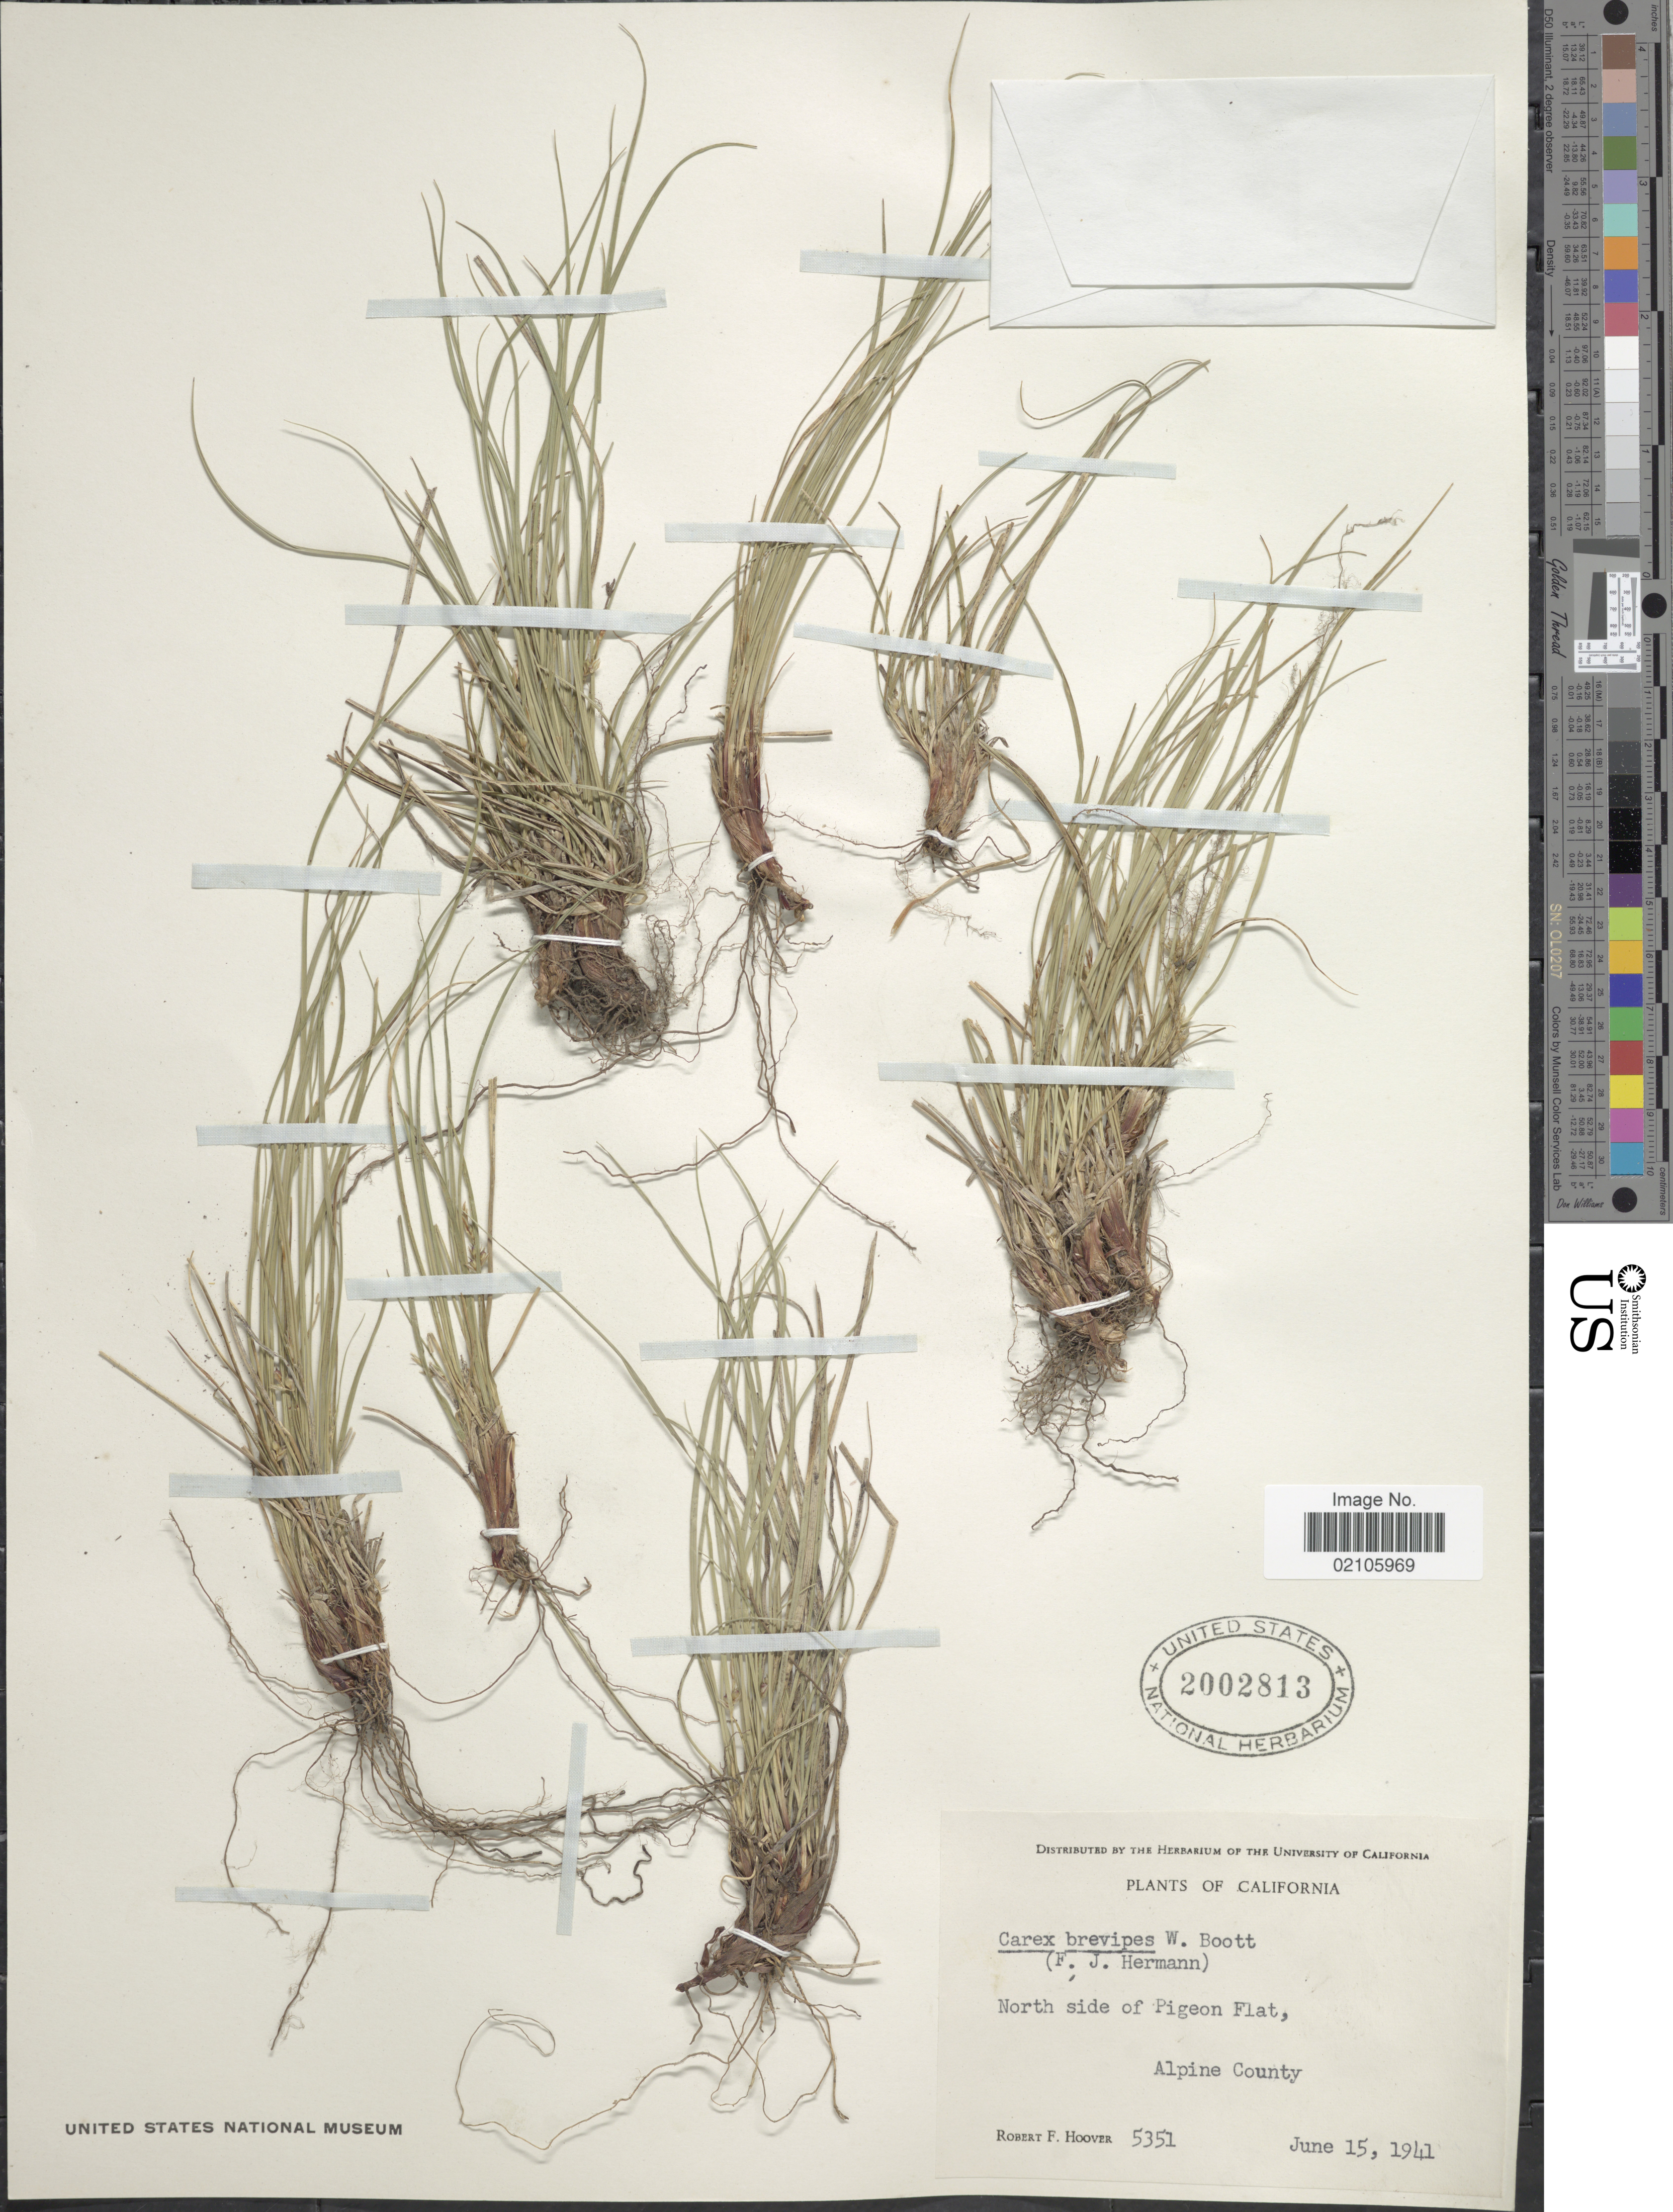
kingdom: Plantae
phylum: Tracheophyta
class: Liliopsida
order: Poales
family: Cyperaceae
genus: Carex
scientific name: Carex rossii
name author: Boott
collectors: R. F. Hoover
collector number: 5351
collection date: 1941-06-15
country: United States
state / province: California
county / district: Alpine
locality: North side of Pigeon Flat, Alpine County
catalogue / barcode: US 2002813